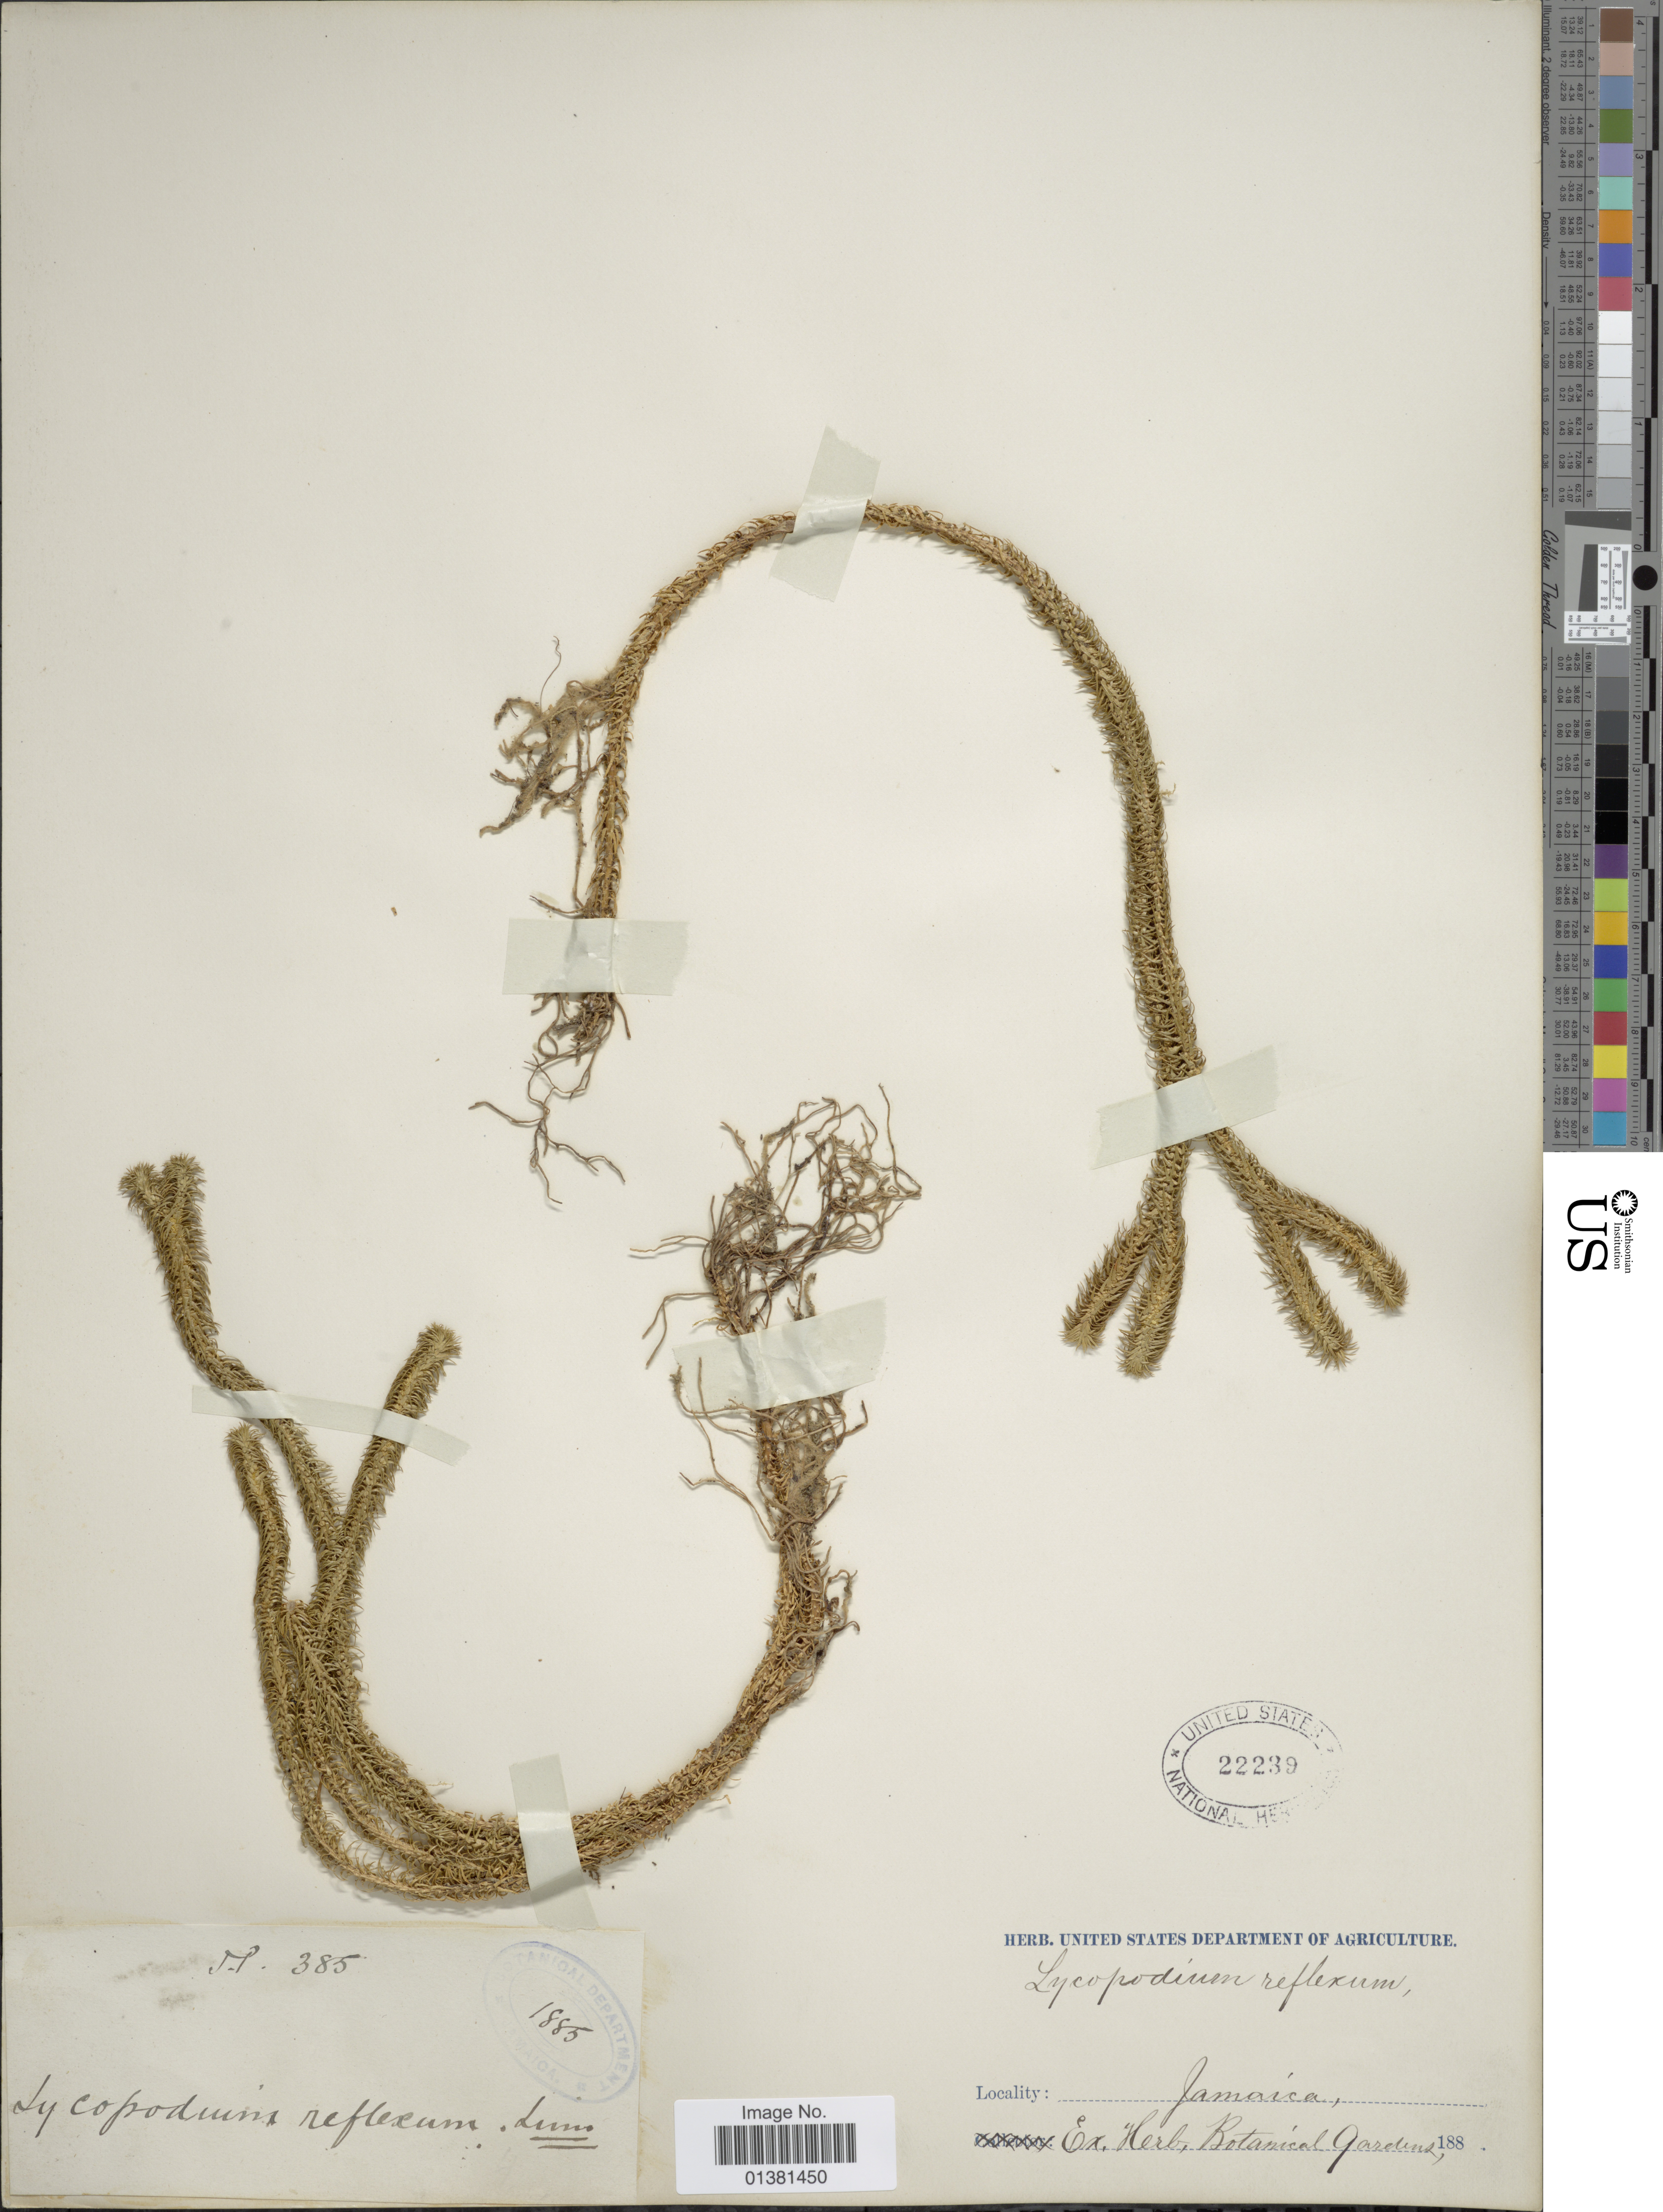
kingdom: Plantae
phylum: Tracheophyta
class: Lycopodiopsida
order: Lycopodiales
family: Lycopodiaceae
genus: Phlegmariurus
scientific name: Phlegmariurus reflexus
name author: (Lam.) B. Øllg.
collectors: ex herb. Bot. Gard.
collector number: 385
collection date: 1885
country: Jamaica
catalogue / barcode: US 22239